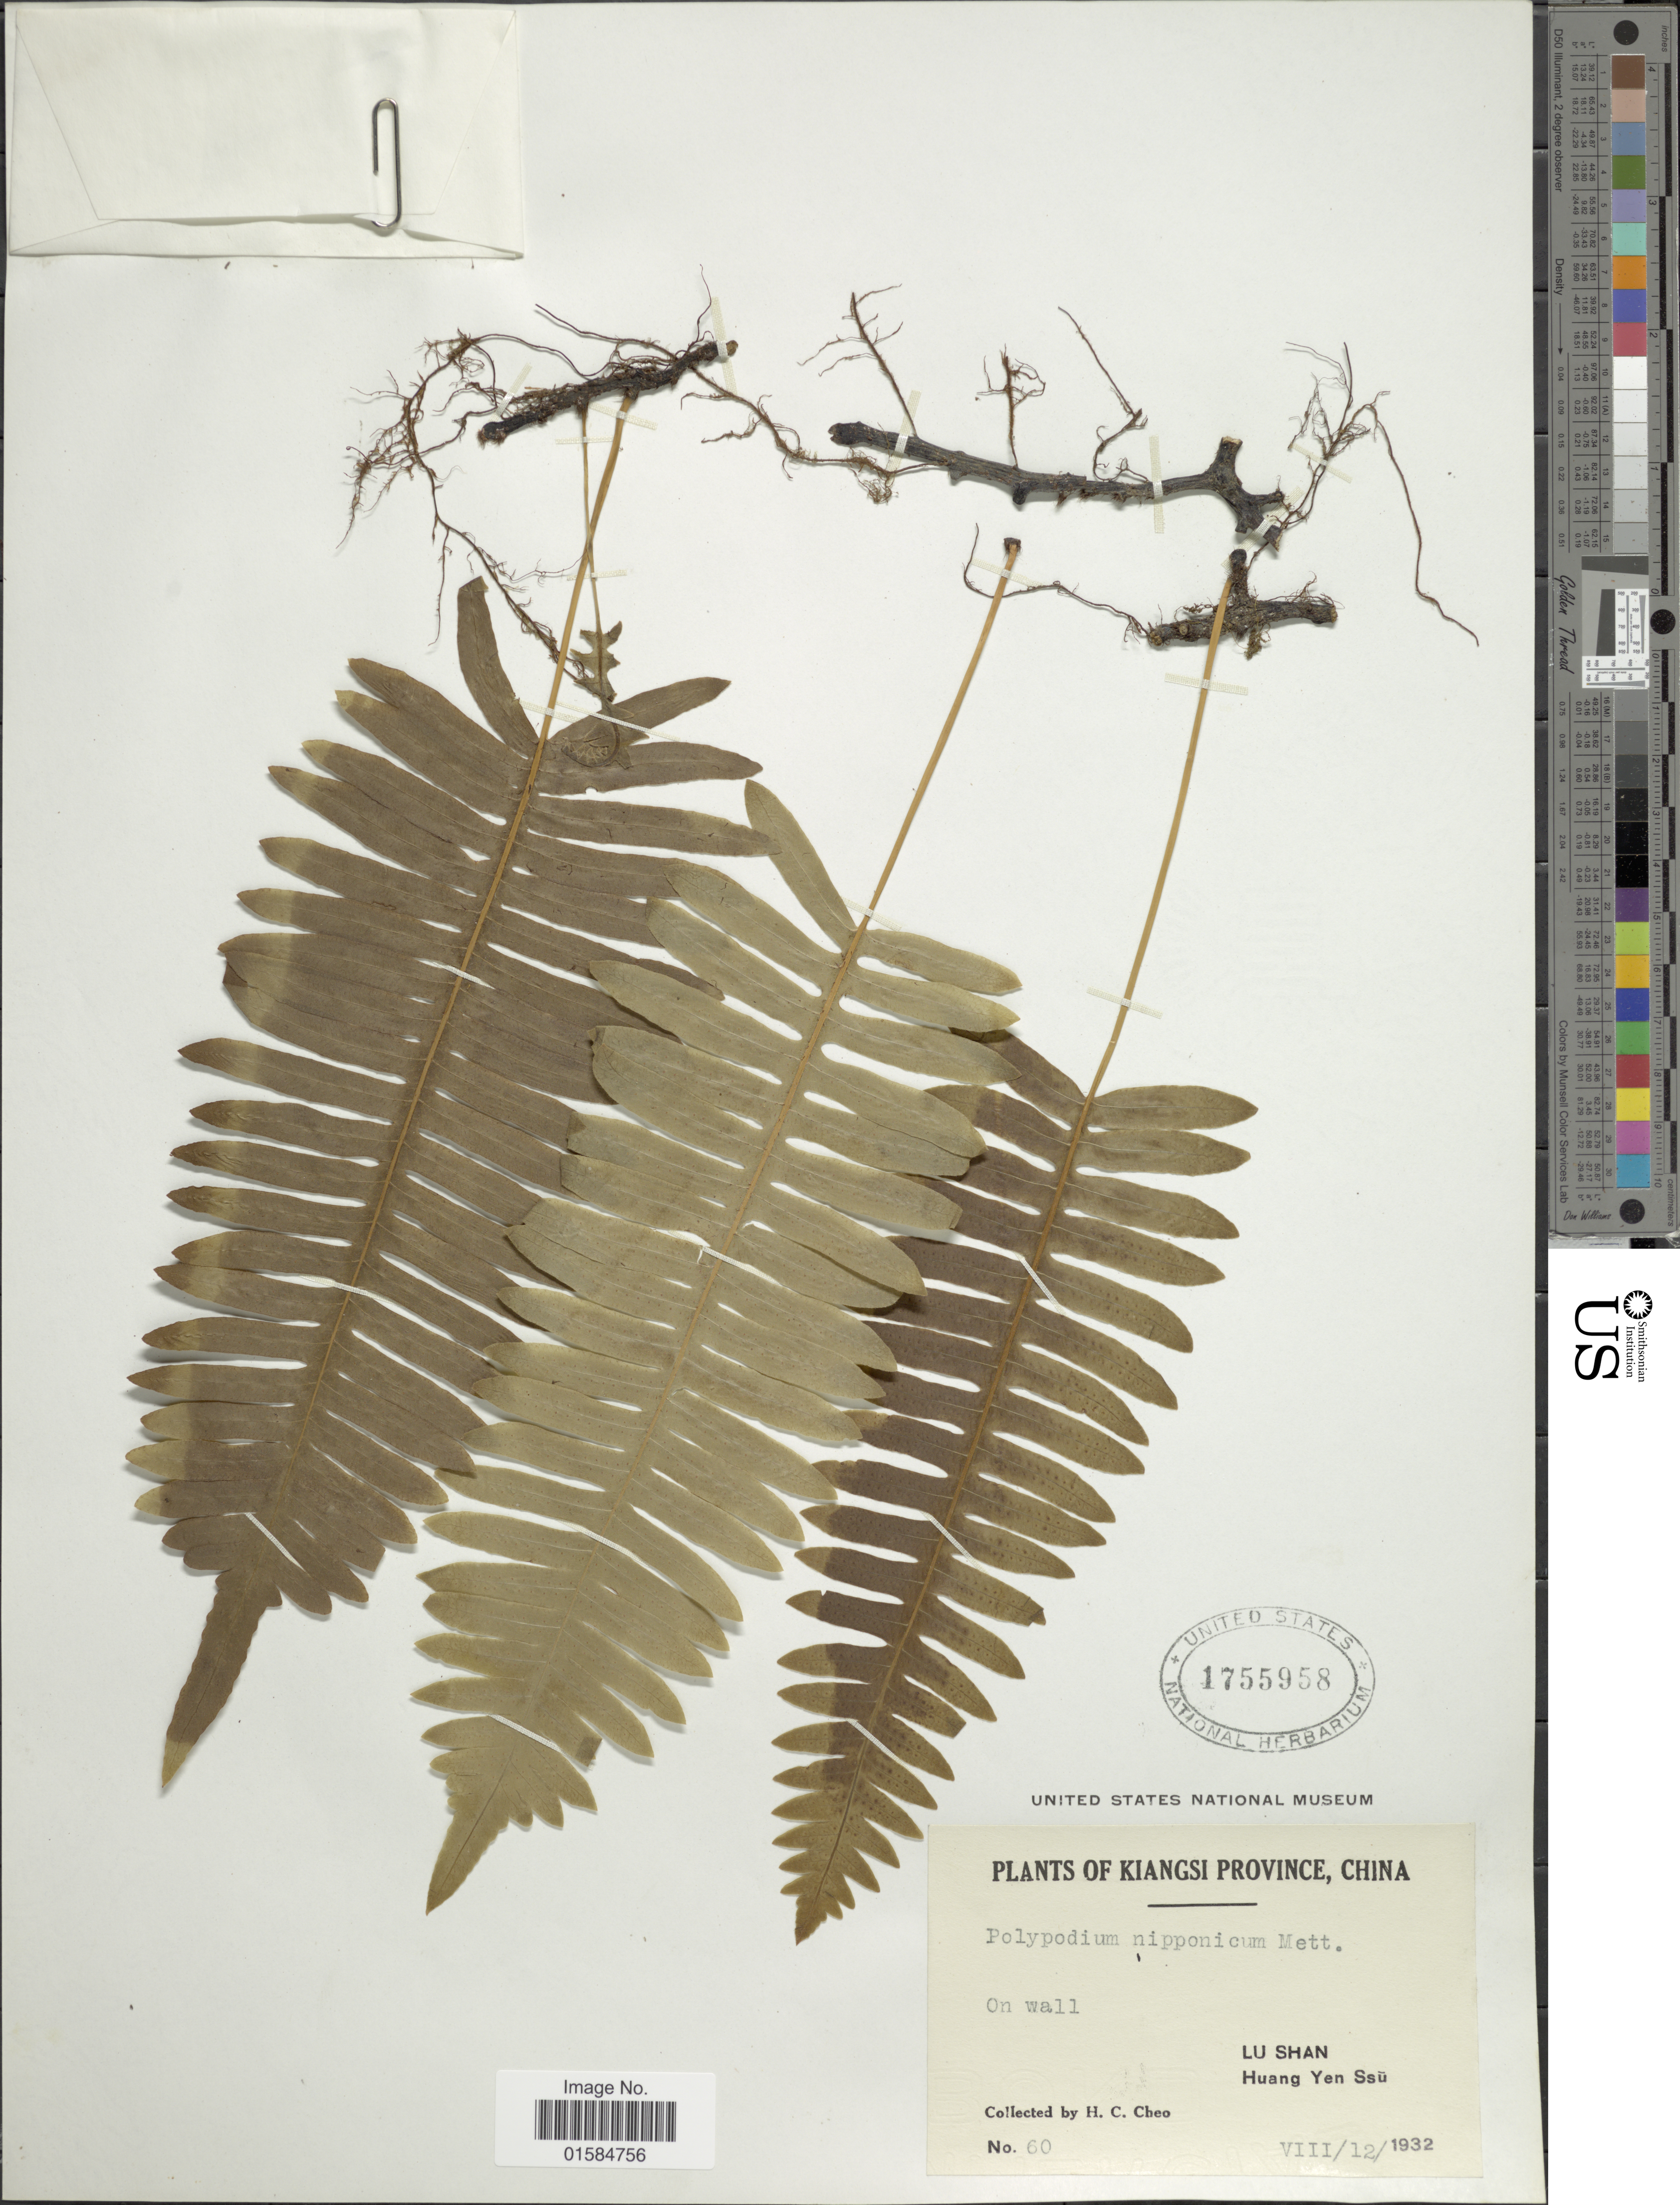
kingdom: Plantae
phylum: Tracheophyta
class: Polypodiopsida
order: Polypodiales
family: Polypodiaceae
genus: Goniophlebium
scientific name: Goniophlebium niponicum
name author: (Mett.) Bedd.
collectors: H. Cheo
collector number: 60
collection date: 1932-08-12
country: China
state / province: Jiangxi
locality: Kiangsi Province, Lu Shan, Huang Yen Ssu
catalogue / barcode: US 1755958